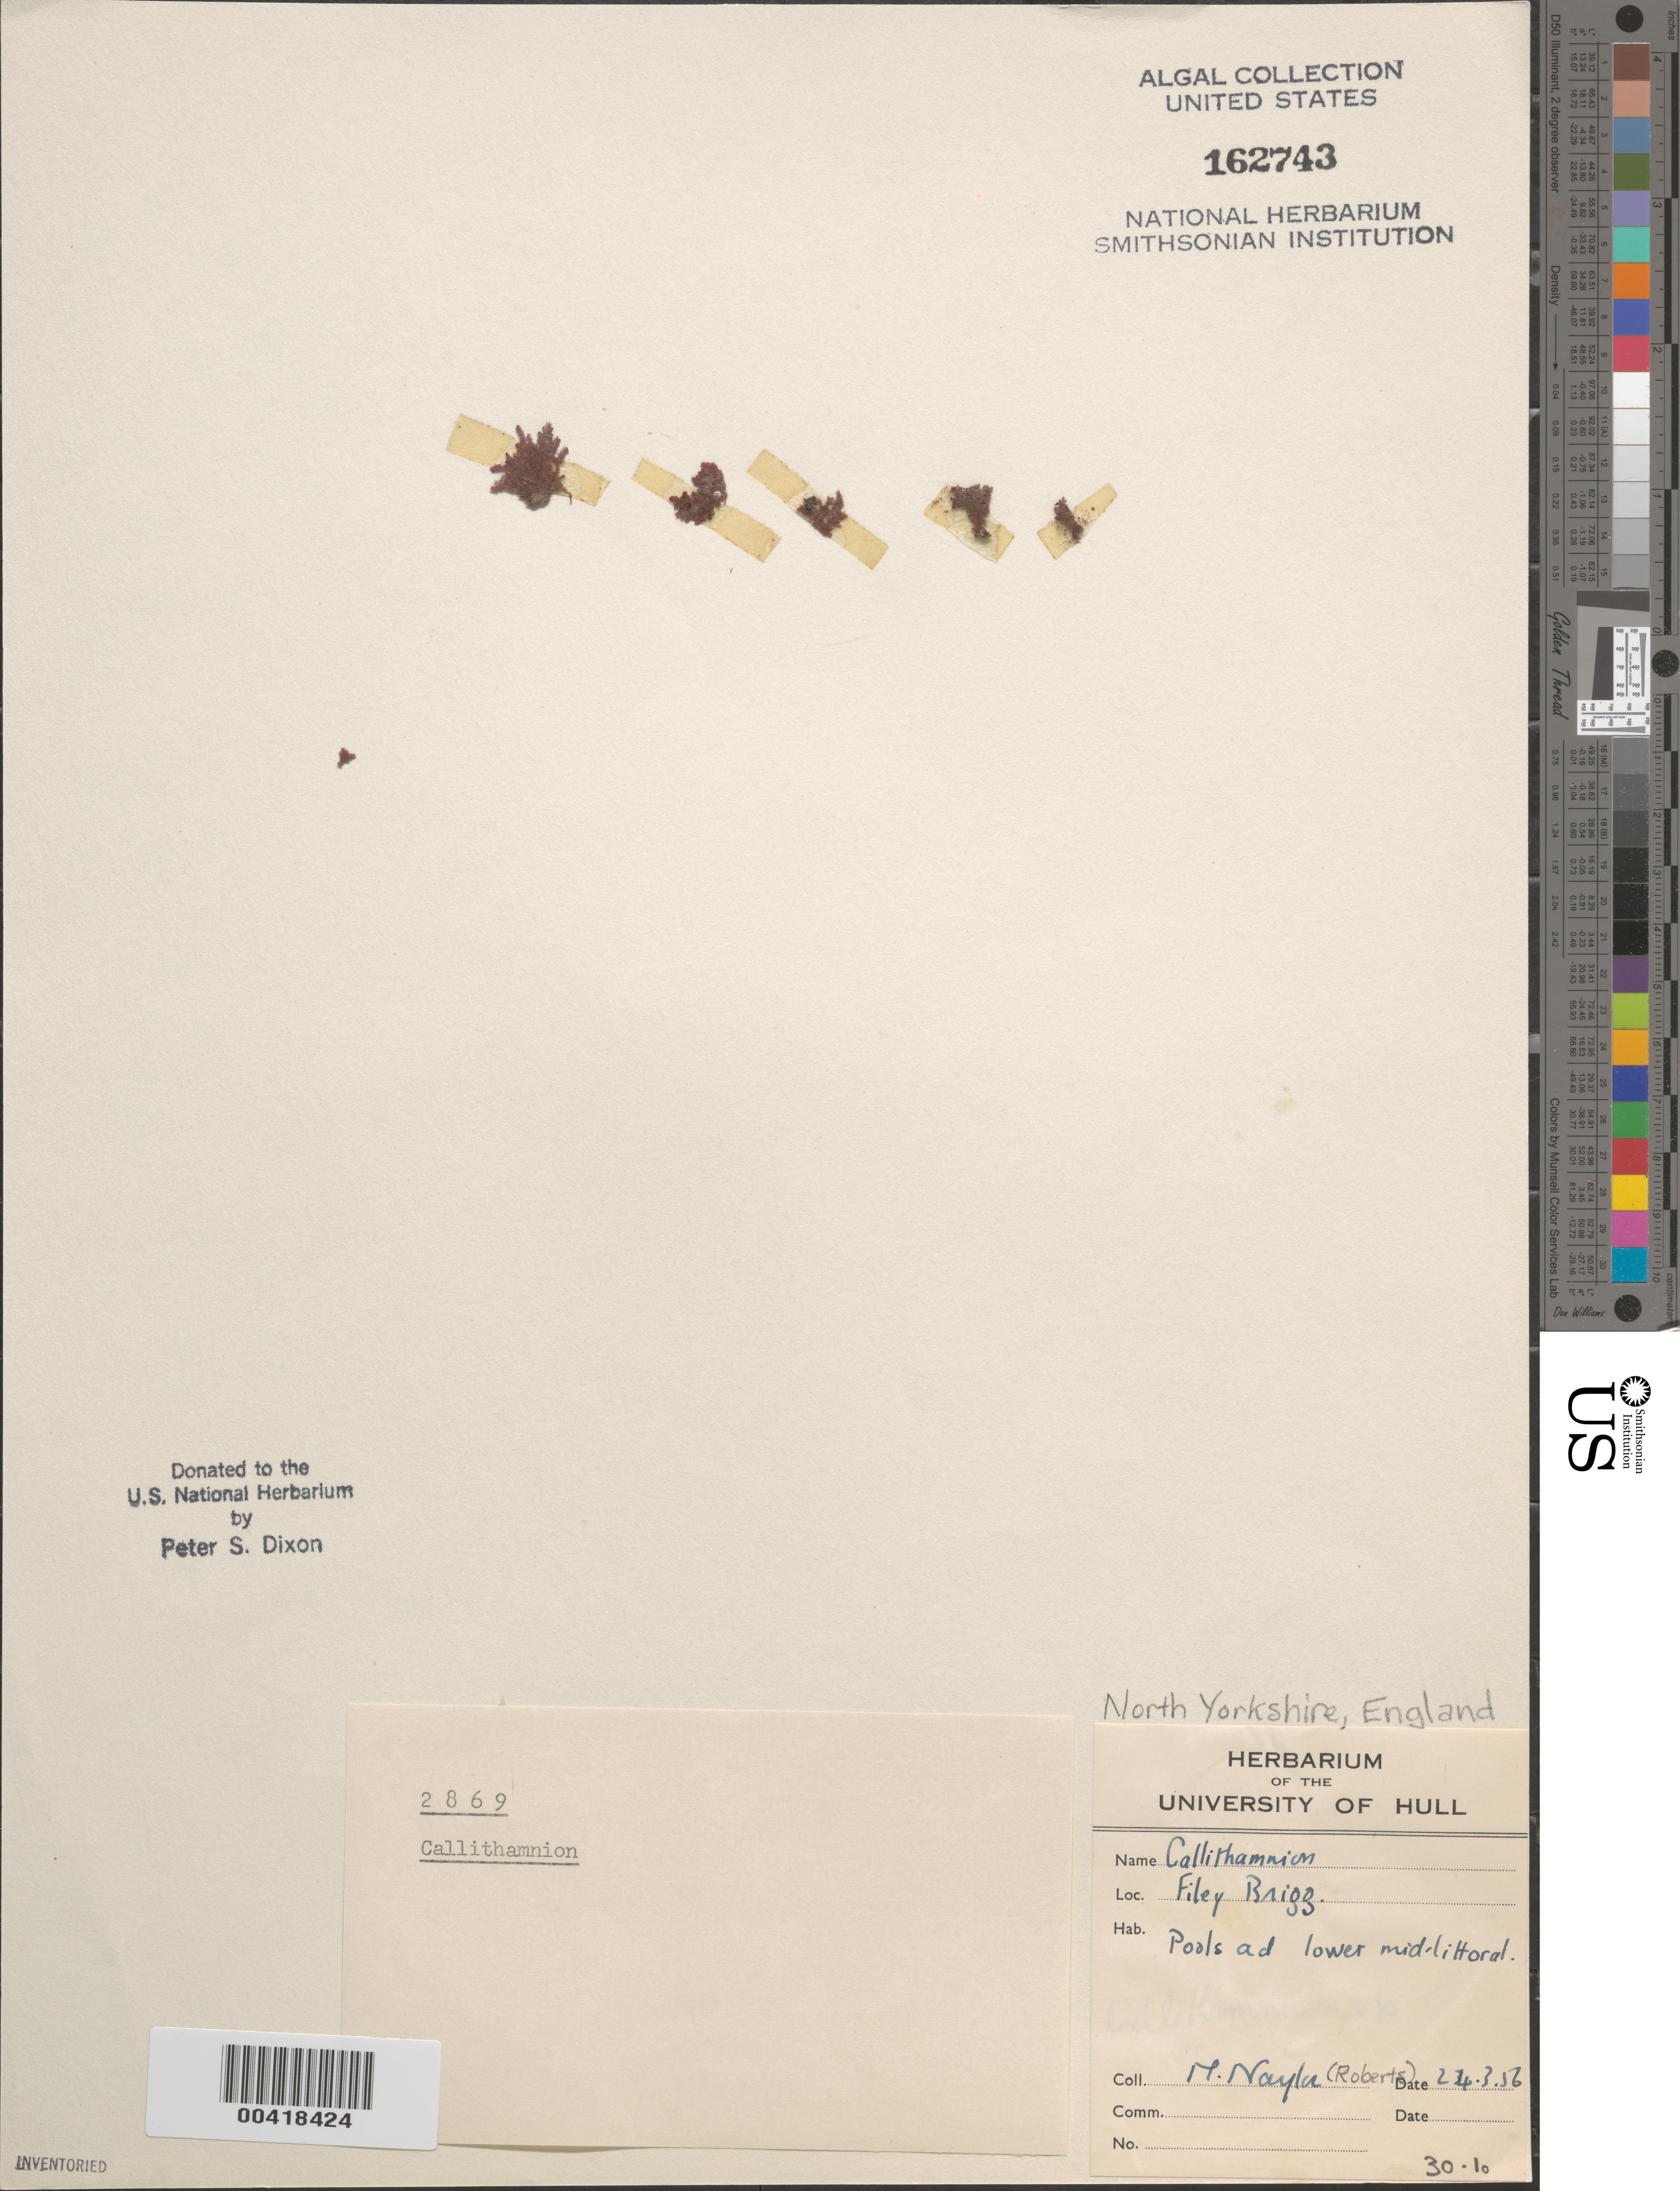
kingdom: Plantae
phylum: Rhodophyta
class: Florideophyceae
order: Ceramiales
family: Callithamniaceae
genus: Callithamnion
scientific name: Callithamnion sp.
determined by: Dixon, P. S.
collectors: M. Roberts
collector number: PSD 2869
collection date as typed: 24 Mar 1956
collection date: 1956-03-24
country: United Kingdom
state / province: England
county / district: North Yorkshire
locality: Filey Brigg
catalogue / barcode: US 162743